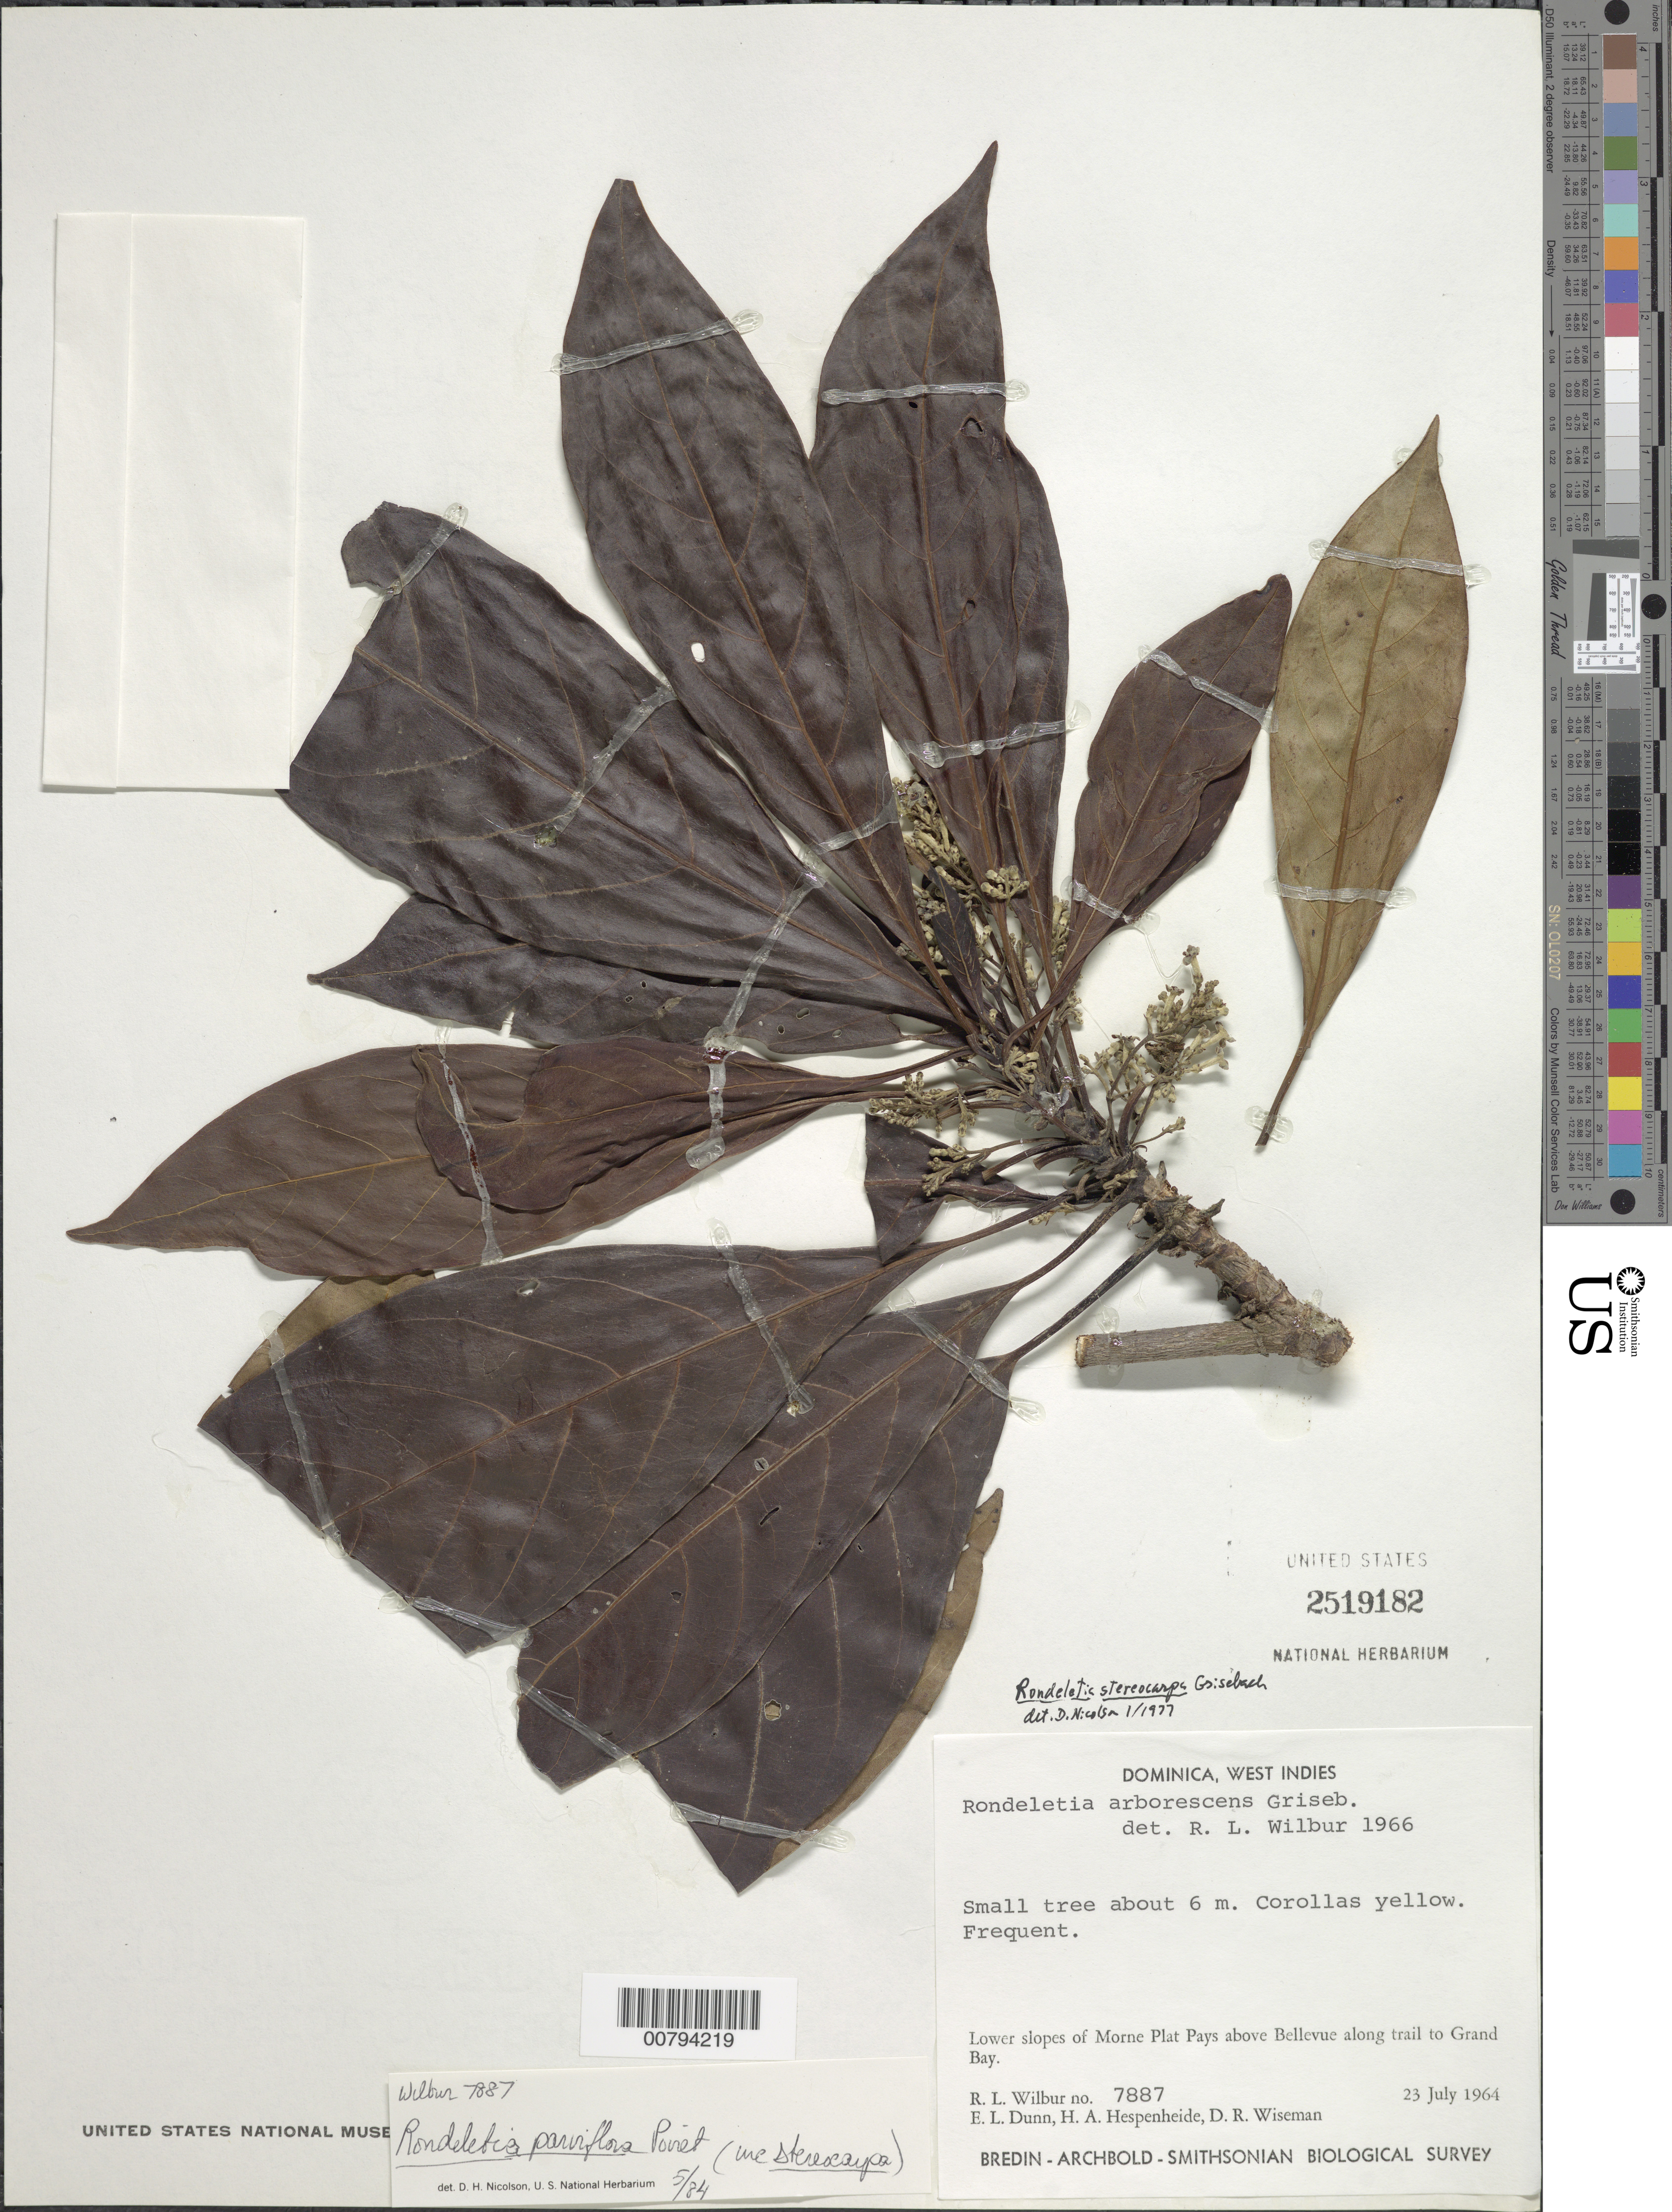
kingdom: Plantae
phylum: Tracheophyta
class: Magnoliopsida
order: Gentianales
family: Rubiaceae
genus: Rondeletia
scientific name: Rondeletia parviflora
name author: Poir.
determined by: Nicolson, Dan H.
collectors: R. L. Wilbur, E. Dunn, H. A. Hespenheide & D. R. Wiseman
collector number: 7887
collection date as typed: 23 Jul 1964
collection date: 1964-07-23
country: Dominica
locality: Lower slopes of Morne Plat Pays above Bellevue, along trail to Grand Bay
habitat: Trailside, lower slopes of morne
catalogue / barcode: US 2519182